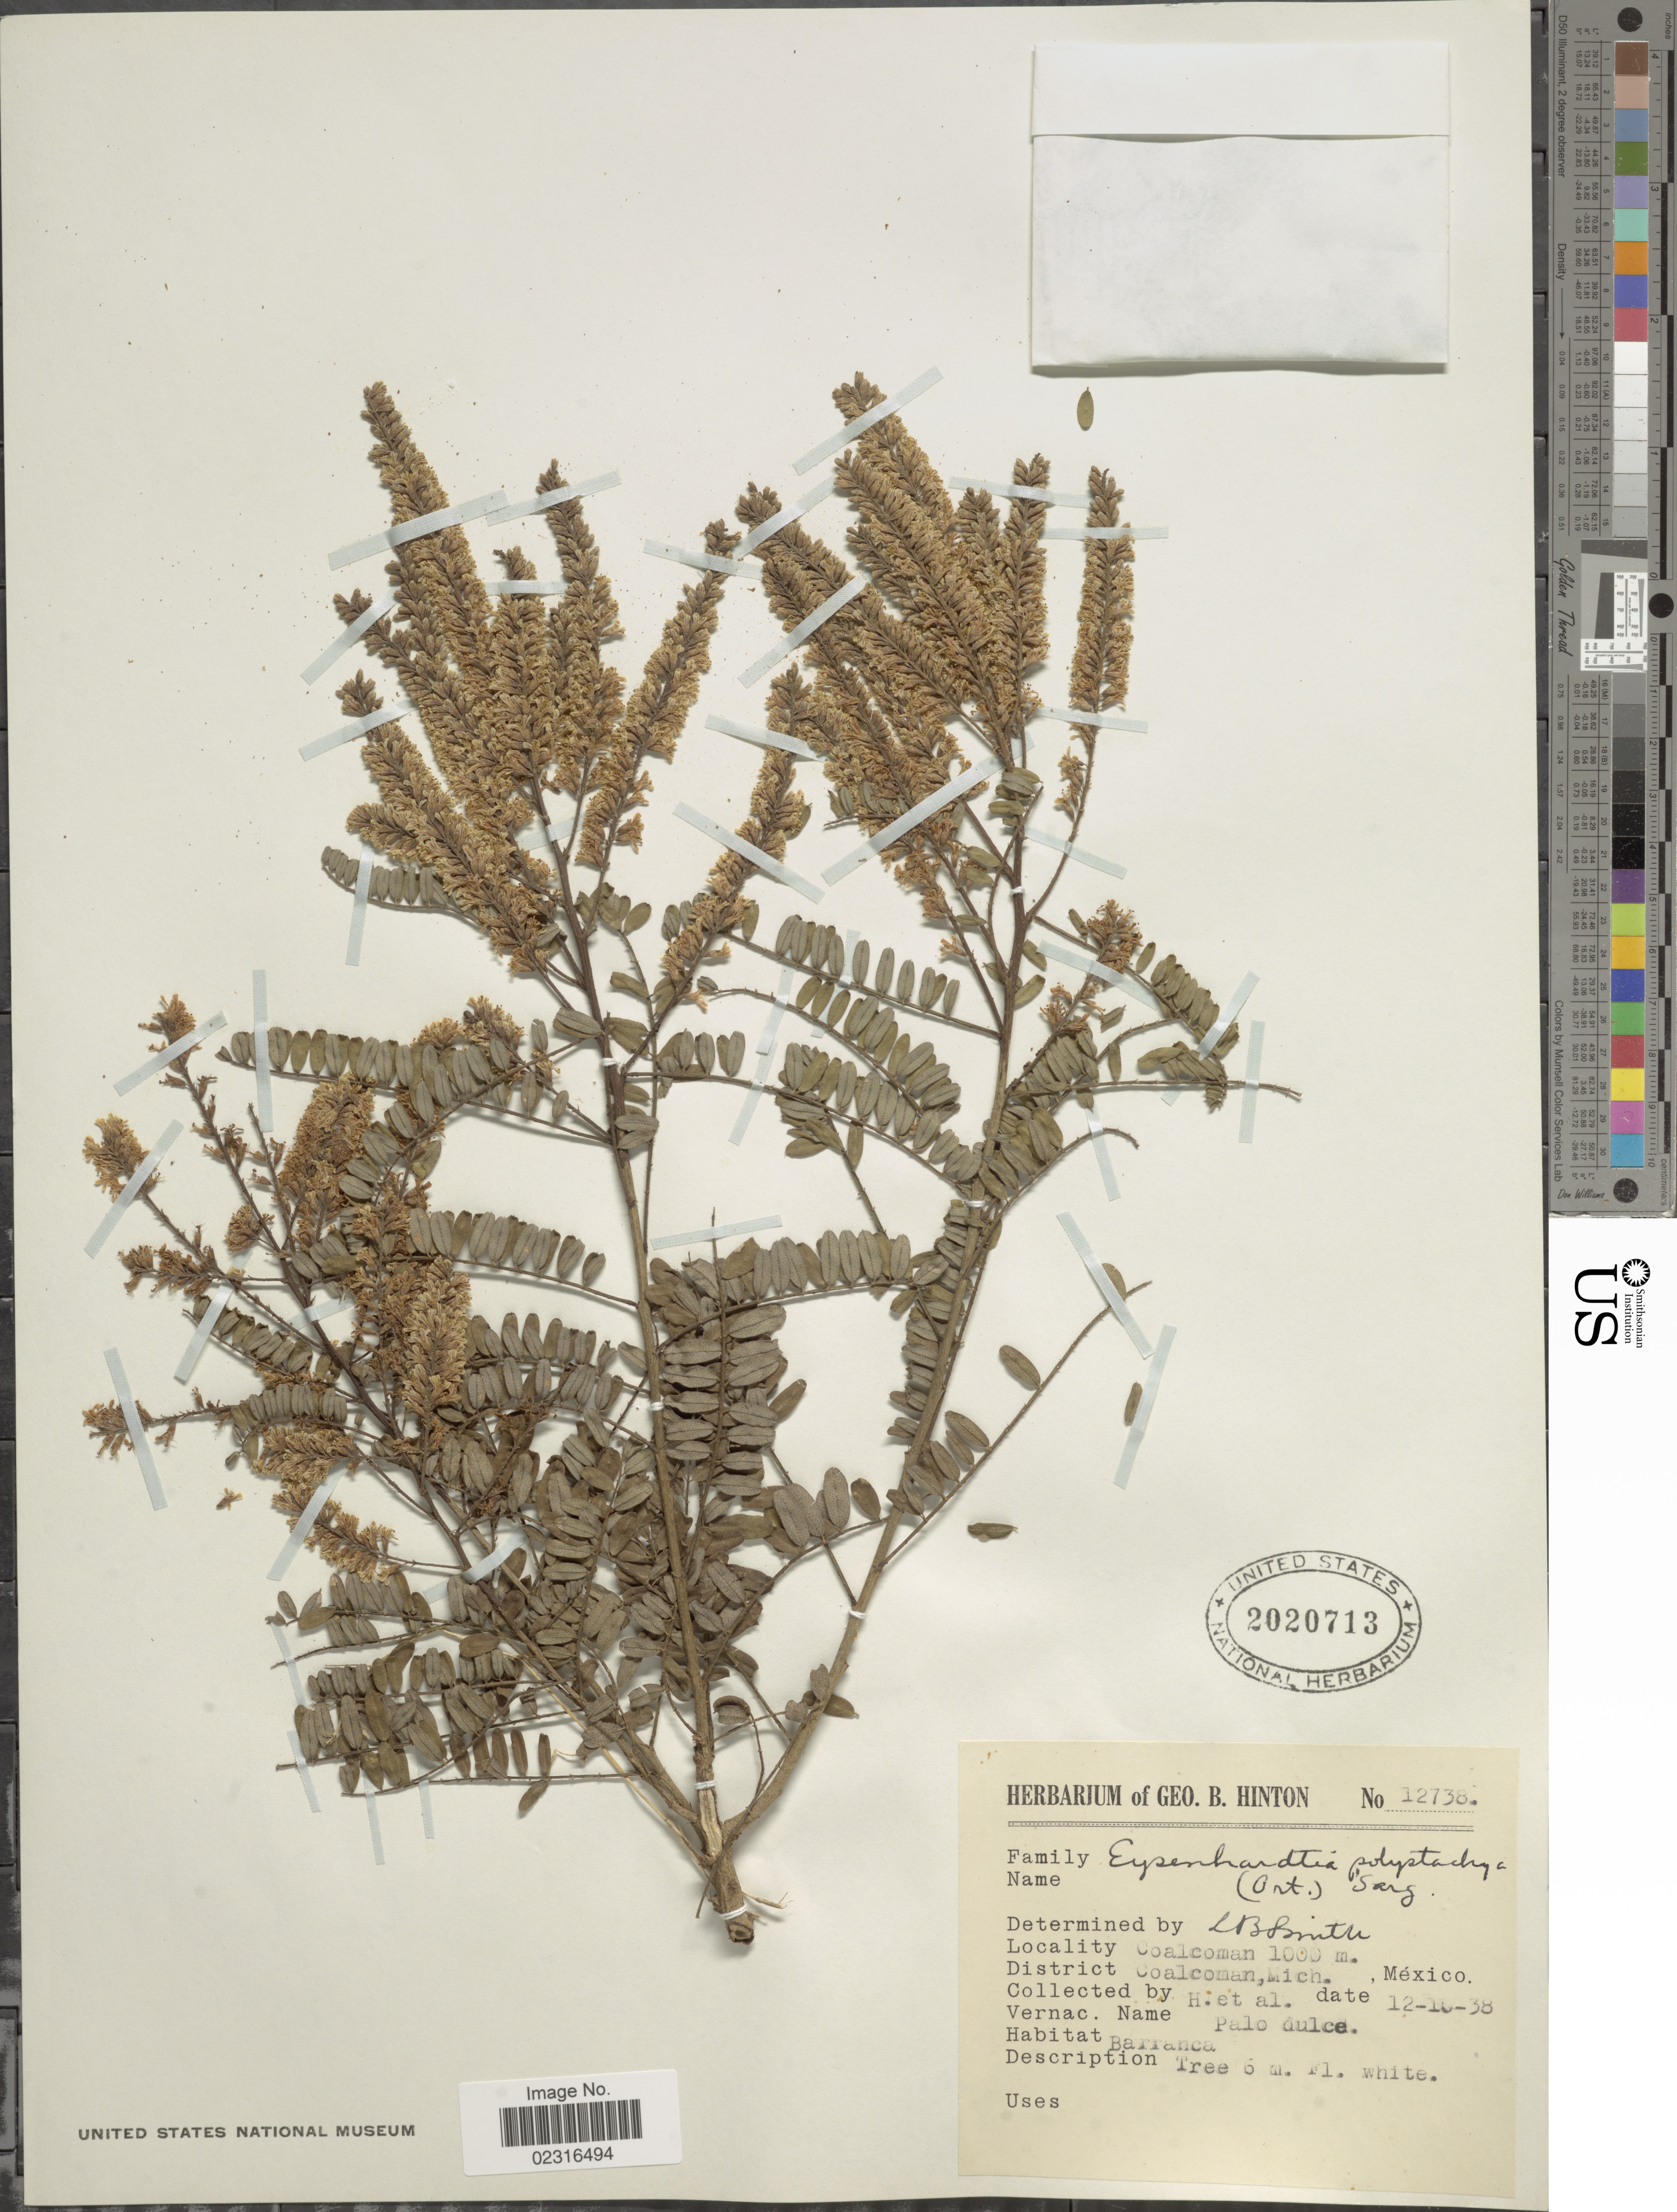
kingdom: Plantae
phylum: Tracheophyta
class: Magnoliopsida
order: Fabales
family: Fabaceae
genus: Eysenhardtia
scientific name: Eysenhardtia polystachya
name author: (Ortega) Sarg.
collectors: G. B. Hinton & et al.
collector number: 12738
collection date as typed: Transcribed d/m/y: 10/12/38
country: Mexico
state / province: Michoacán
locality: Coalcoman, District Coalcoman, barranca.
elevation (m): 1000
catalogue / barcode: US 2020713